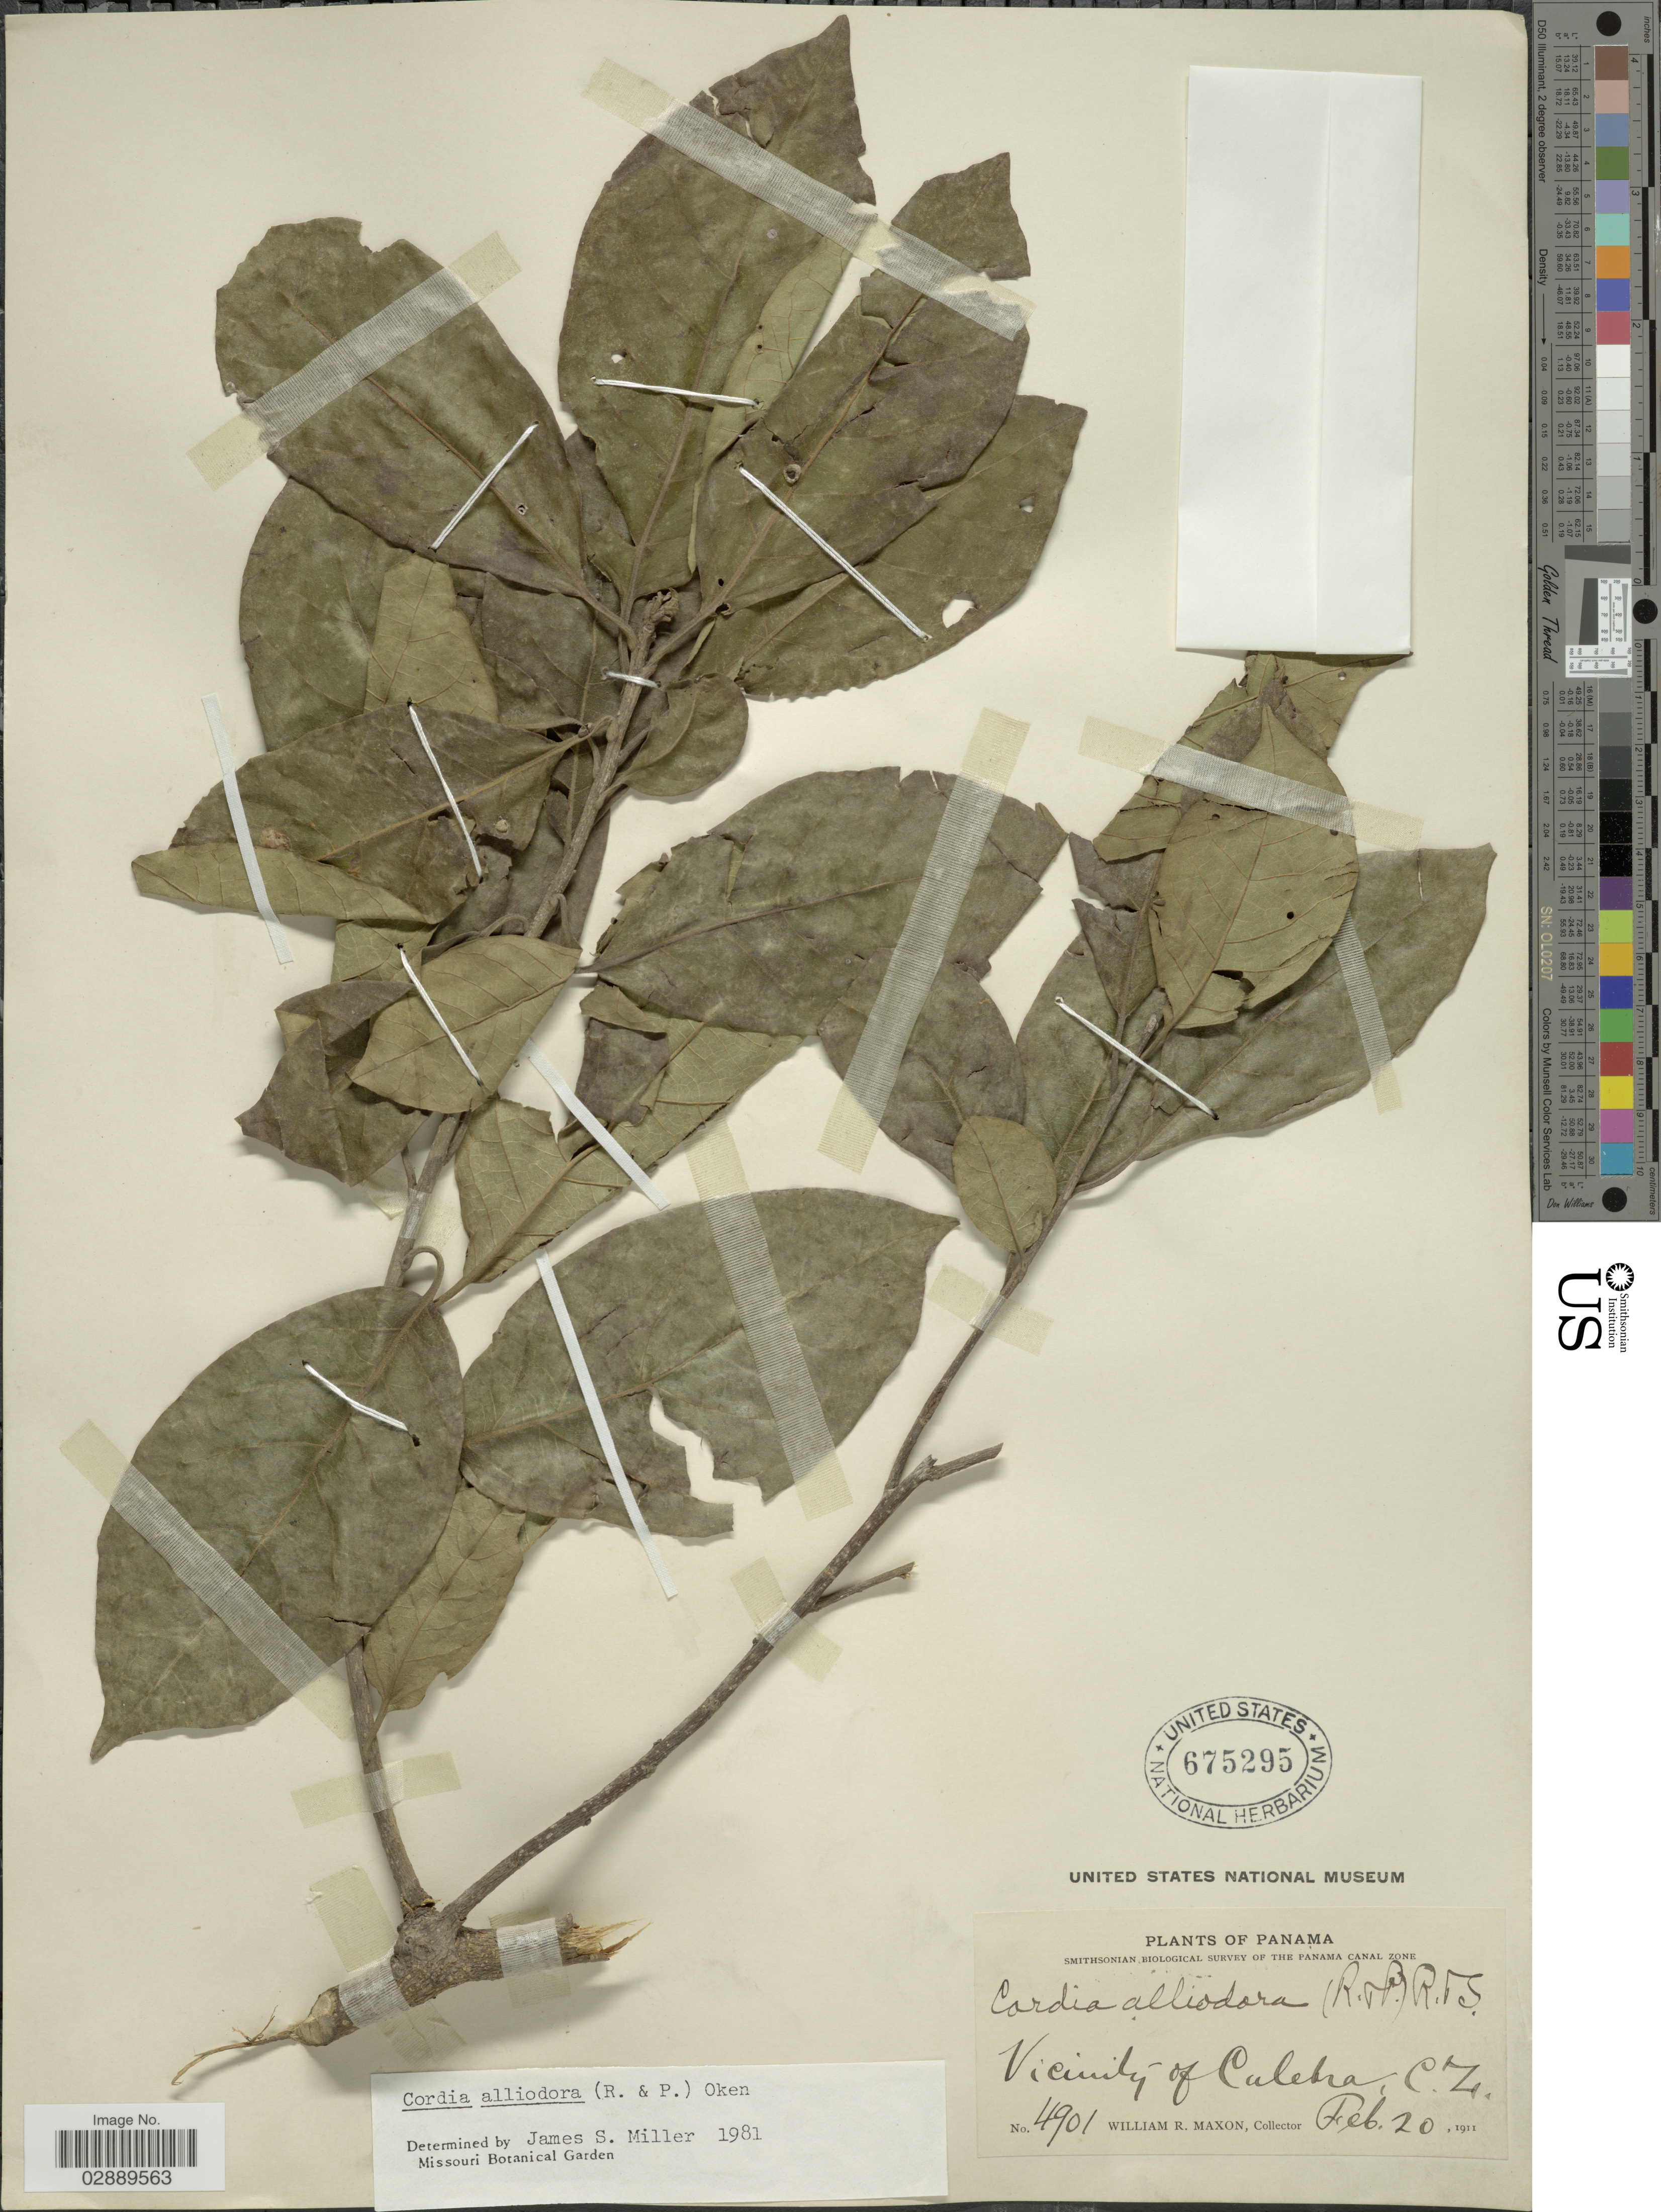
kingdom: Plantae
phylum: Tracheophyta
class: Magnoliopsida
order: Boraginales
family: Cordiaceae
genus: Cordia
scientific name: Cordia alliodora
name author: (Ruiz & Pav.) Oken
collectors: W. R. Maxon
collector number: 4901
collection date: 1911-02-20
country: Panama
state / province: Colón / Panamá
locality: Vicinity of Culebra, C.Z.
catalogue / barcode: US 675295